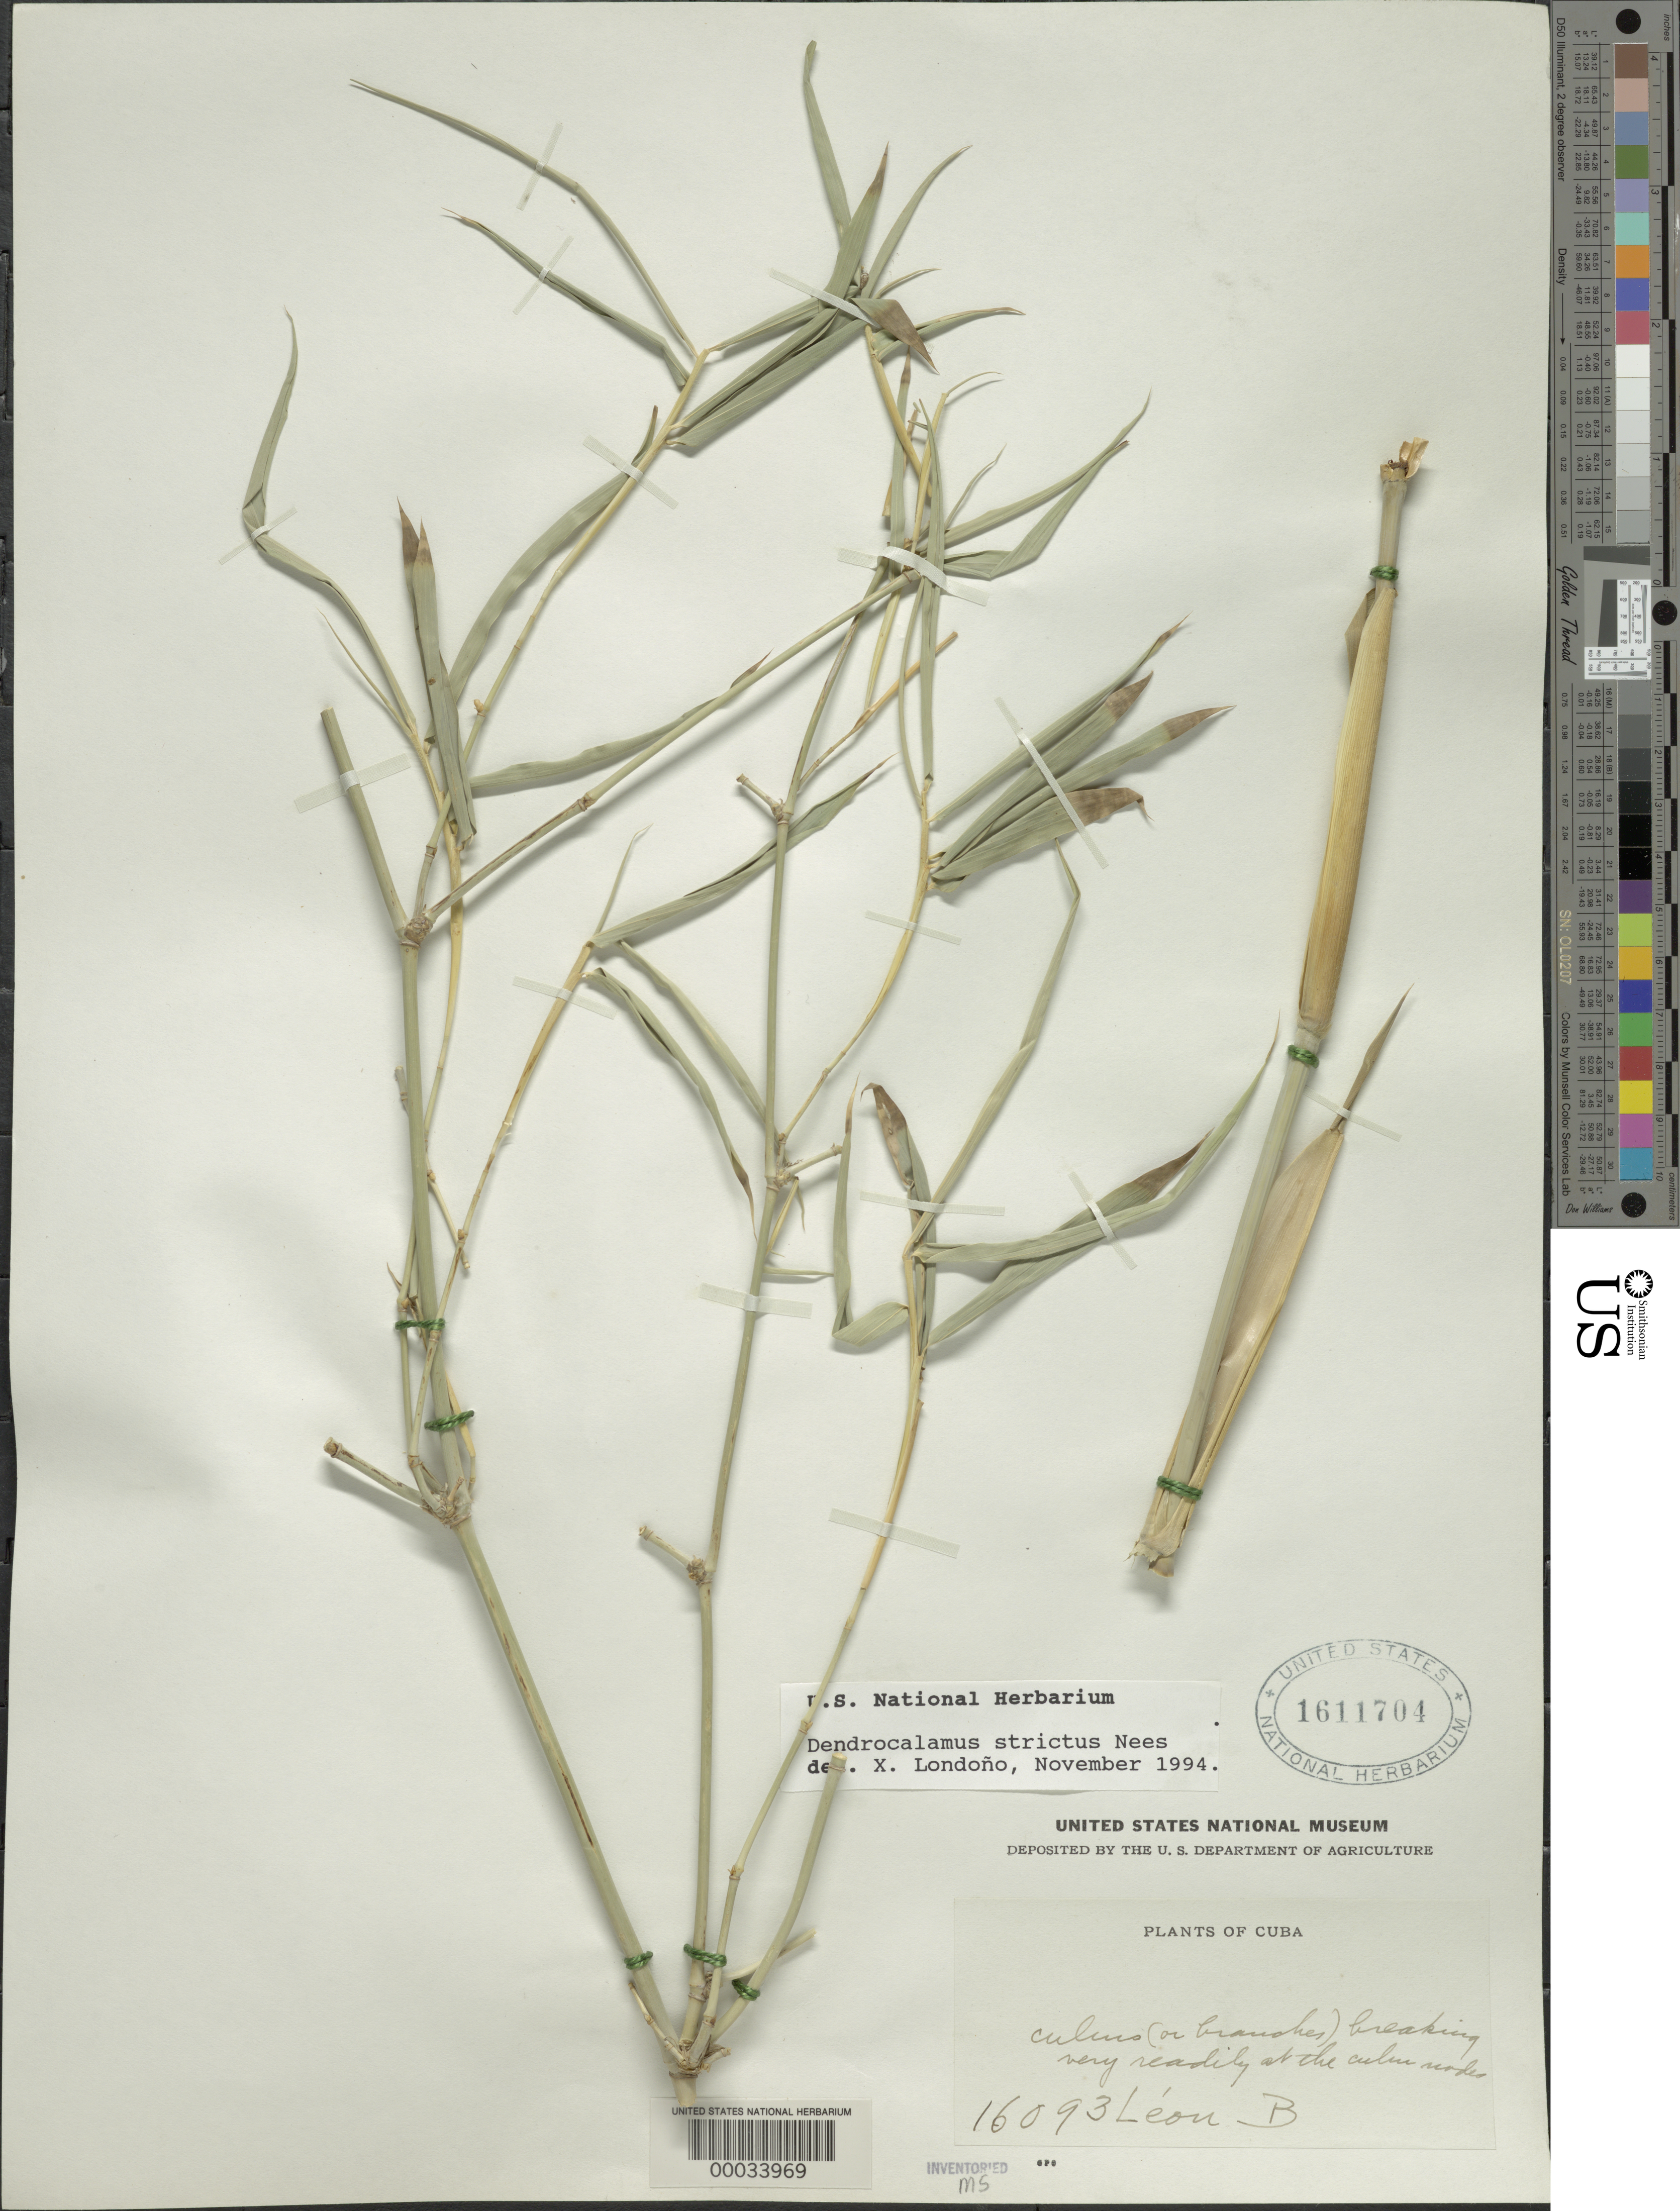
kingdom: Plantae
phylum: Tracheophyta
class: Liliopsida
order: Poales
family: Poaceae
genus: Dendrocalamus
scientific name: Dendrocalamus strictus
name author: (Roxb.) Nees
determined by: Londoño, X., (TULV), Jardin Botanico "Juan Maria Cespedes"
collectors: Bro. León & -- Porter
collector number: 16093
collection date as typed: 05 Apr 1934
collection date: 1934-04-05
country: Cuba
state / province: Pinar del Río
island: Greater Antilles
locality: Herradura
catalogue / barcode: US 1611704